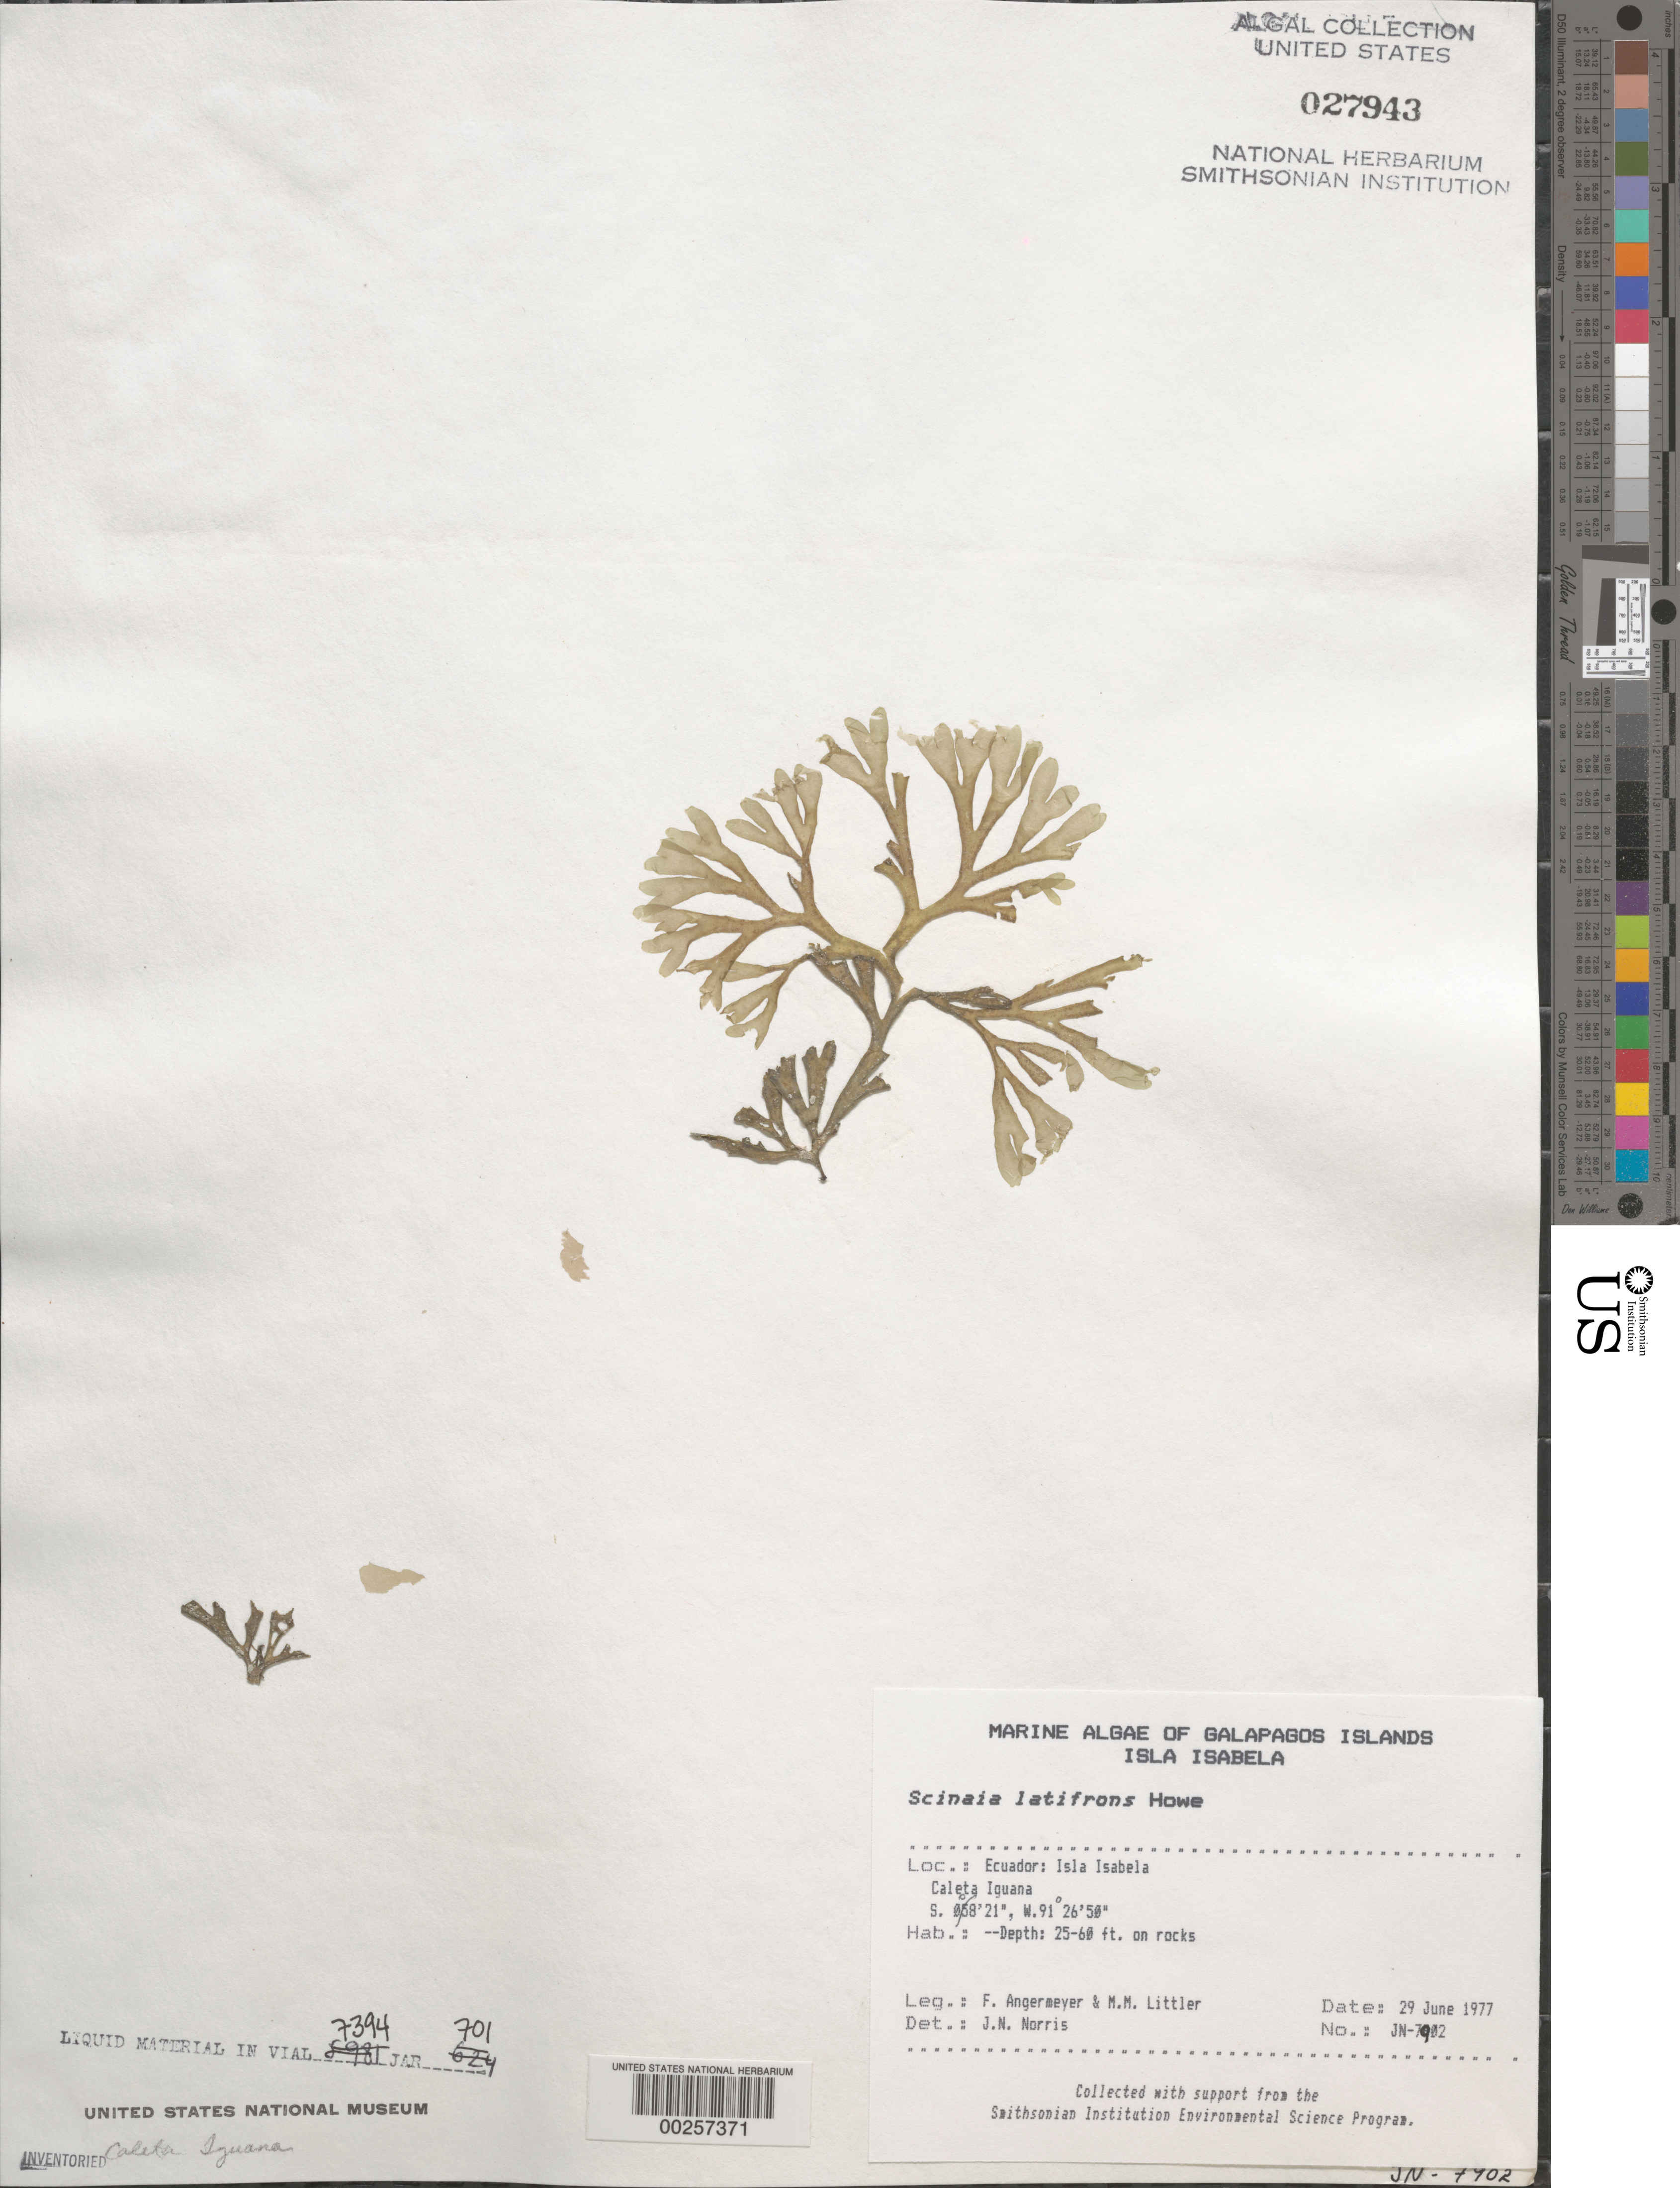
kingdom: Plantae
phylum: Rhodophyta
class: Florideophyceae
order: Nemaliales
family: Scinaiaceae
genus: Scinaia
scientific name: Scinaia latifrons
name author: M. Howe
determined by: Norris, James N.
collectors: F. Angermeyer & M. M. Littler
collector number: Jn-7902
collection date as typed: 29 Jun 1977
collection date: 1977-06-29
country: Ecuador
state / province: Colón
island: Isabela [Albemarle]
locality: Caleta Iguana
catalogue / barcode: US 27943